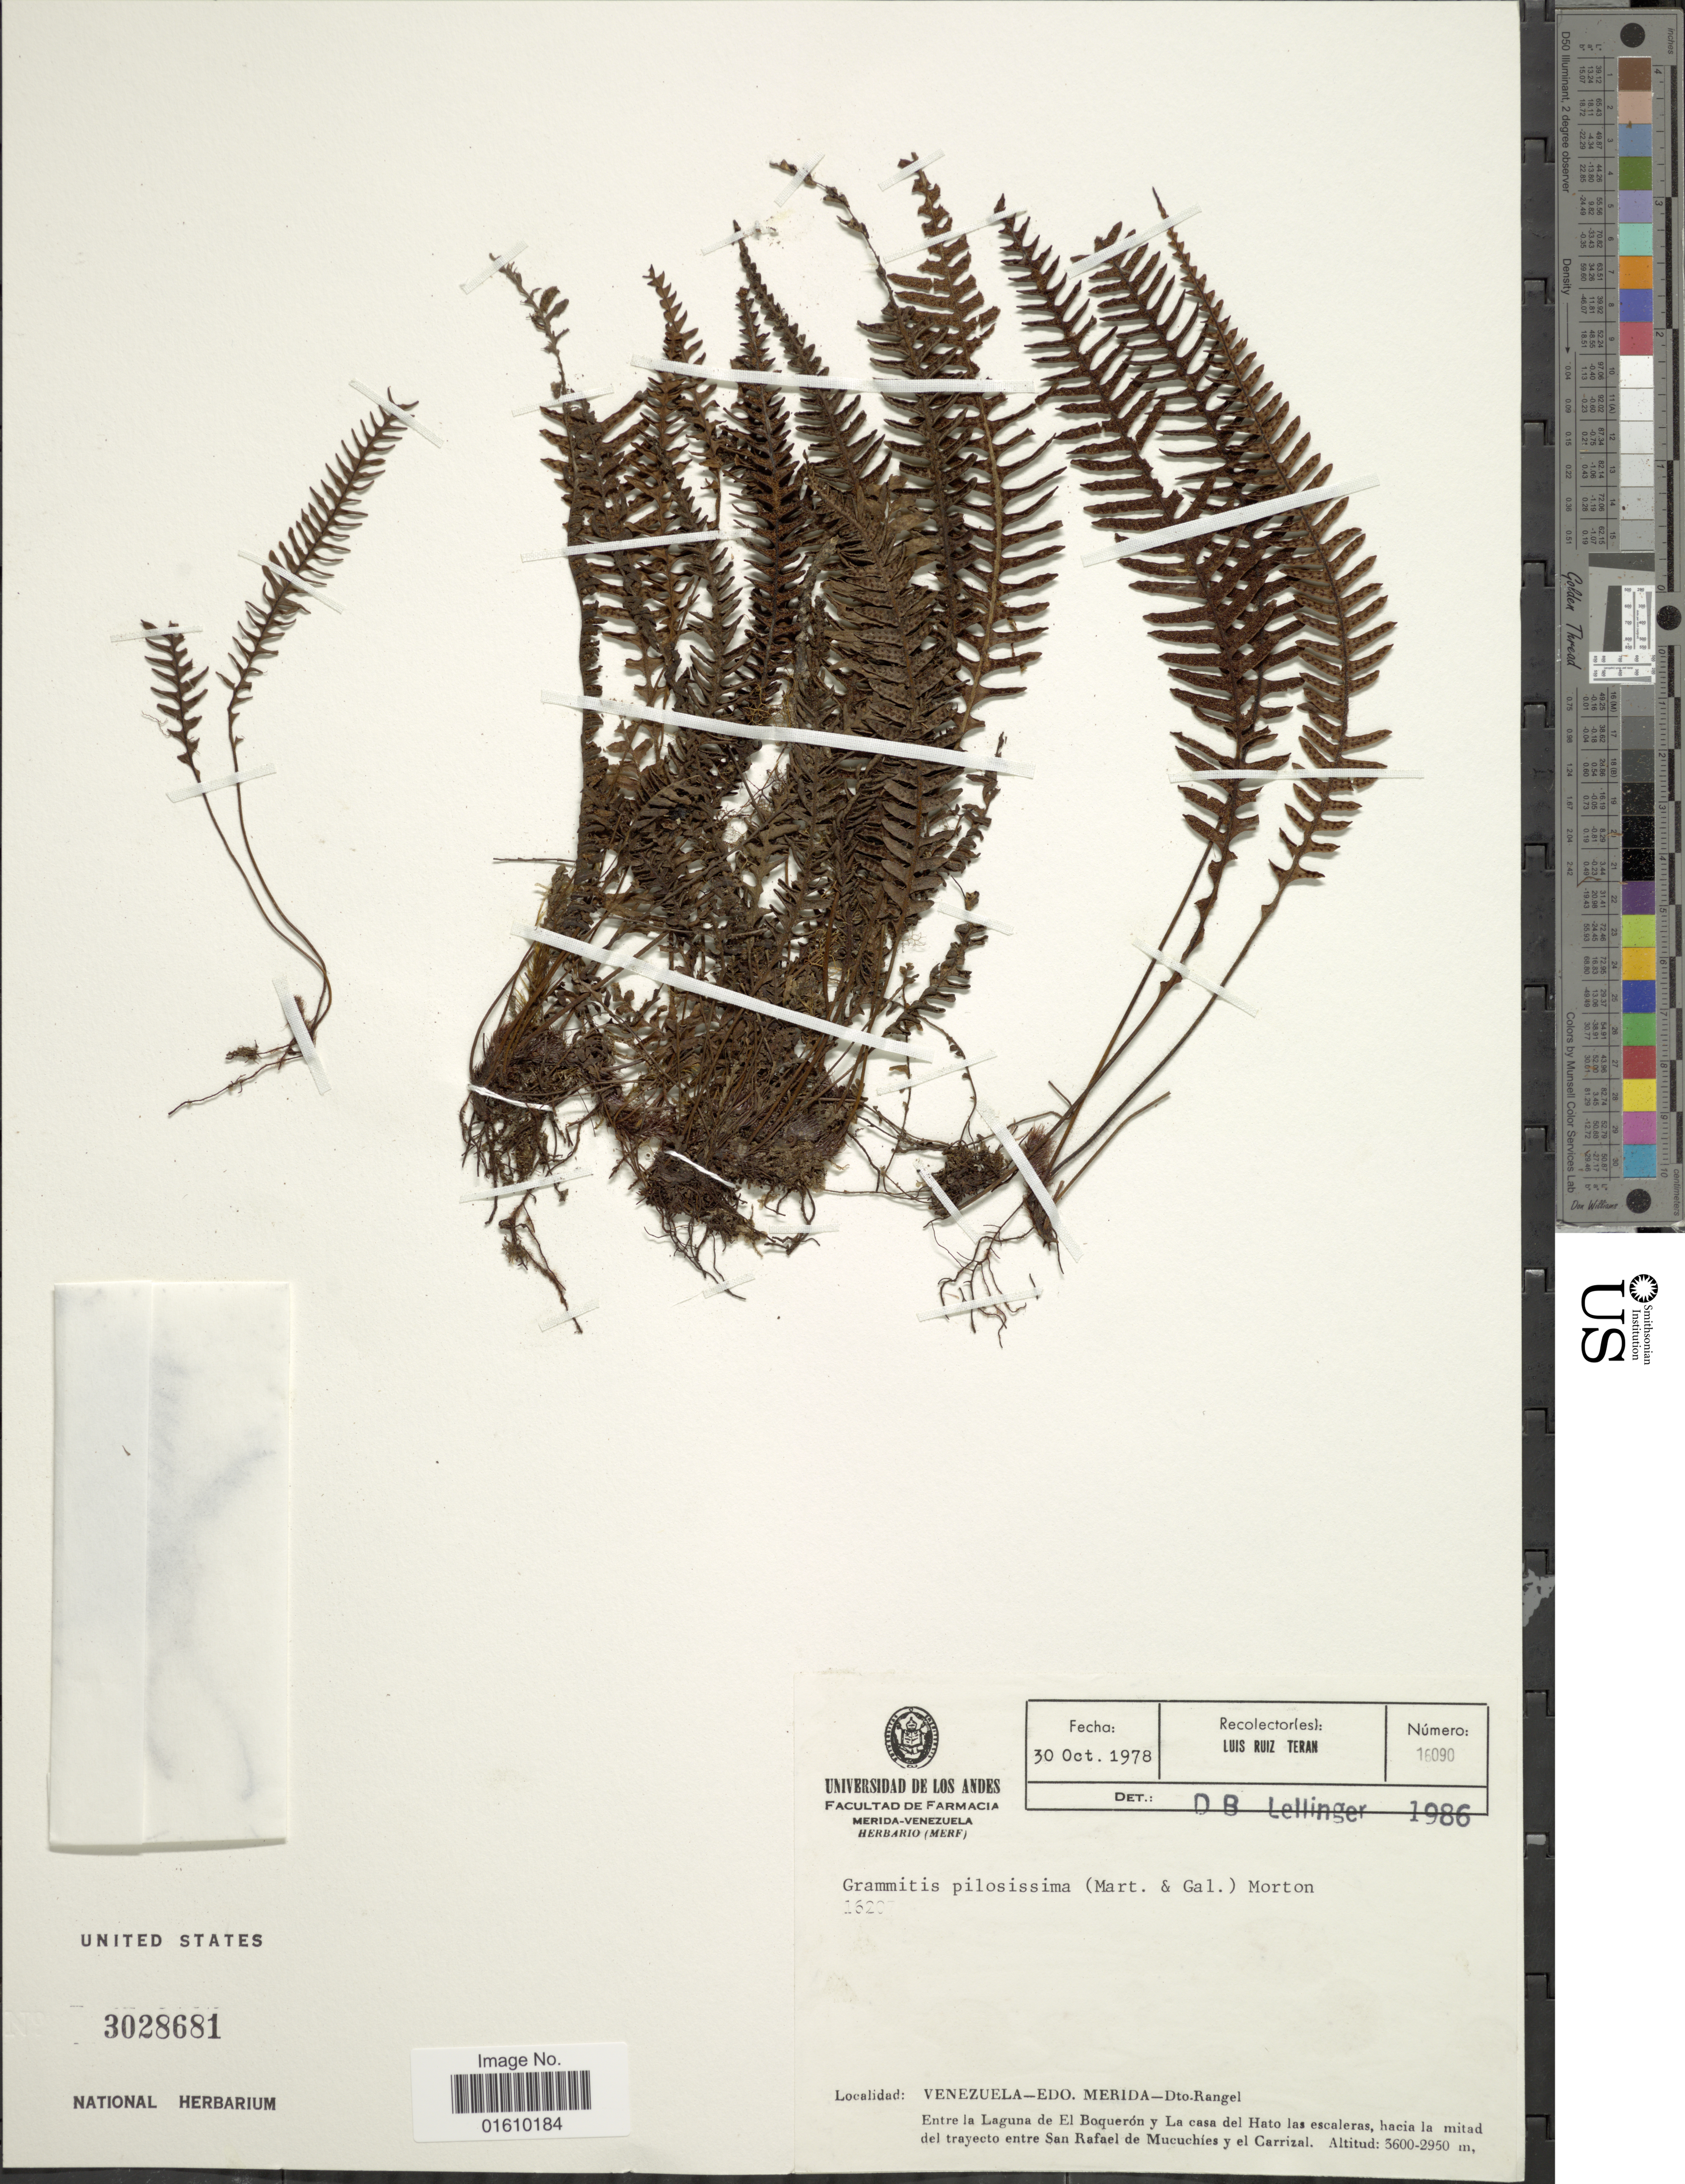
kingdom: Plantae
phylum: Tracheophyta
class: Polypodiopsida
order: Polypodiales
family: Polypodiaceae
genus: Melpomene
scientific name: Melpomene pilosissima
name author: (M. Martens & Galeotti) A.R. Sm. & R.C. Moran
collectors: L. E. Ruíz-Terán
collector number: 16090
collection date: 1978-10-30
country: Venezuela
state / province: Mérida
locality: Dto. Rangel, Entre la Laguna de El Boquerón y La casa del Hato las escaleras, hacia la mitad del trayecto entre San Rafael de Mucuchies y el Carrizal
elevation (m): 2950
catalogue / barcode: US 3028681